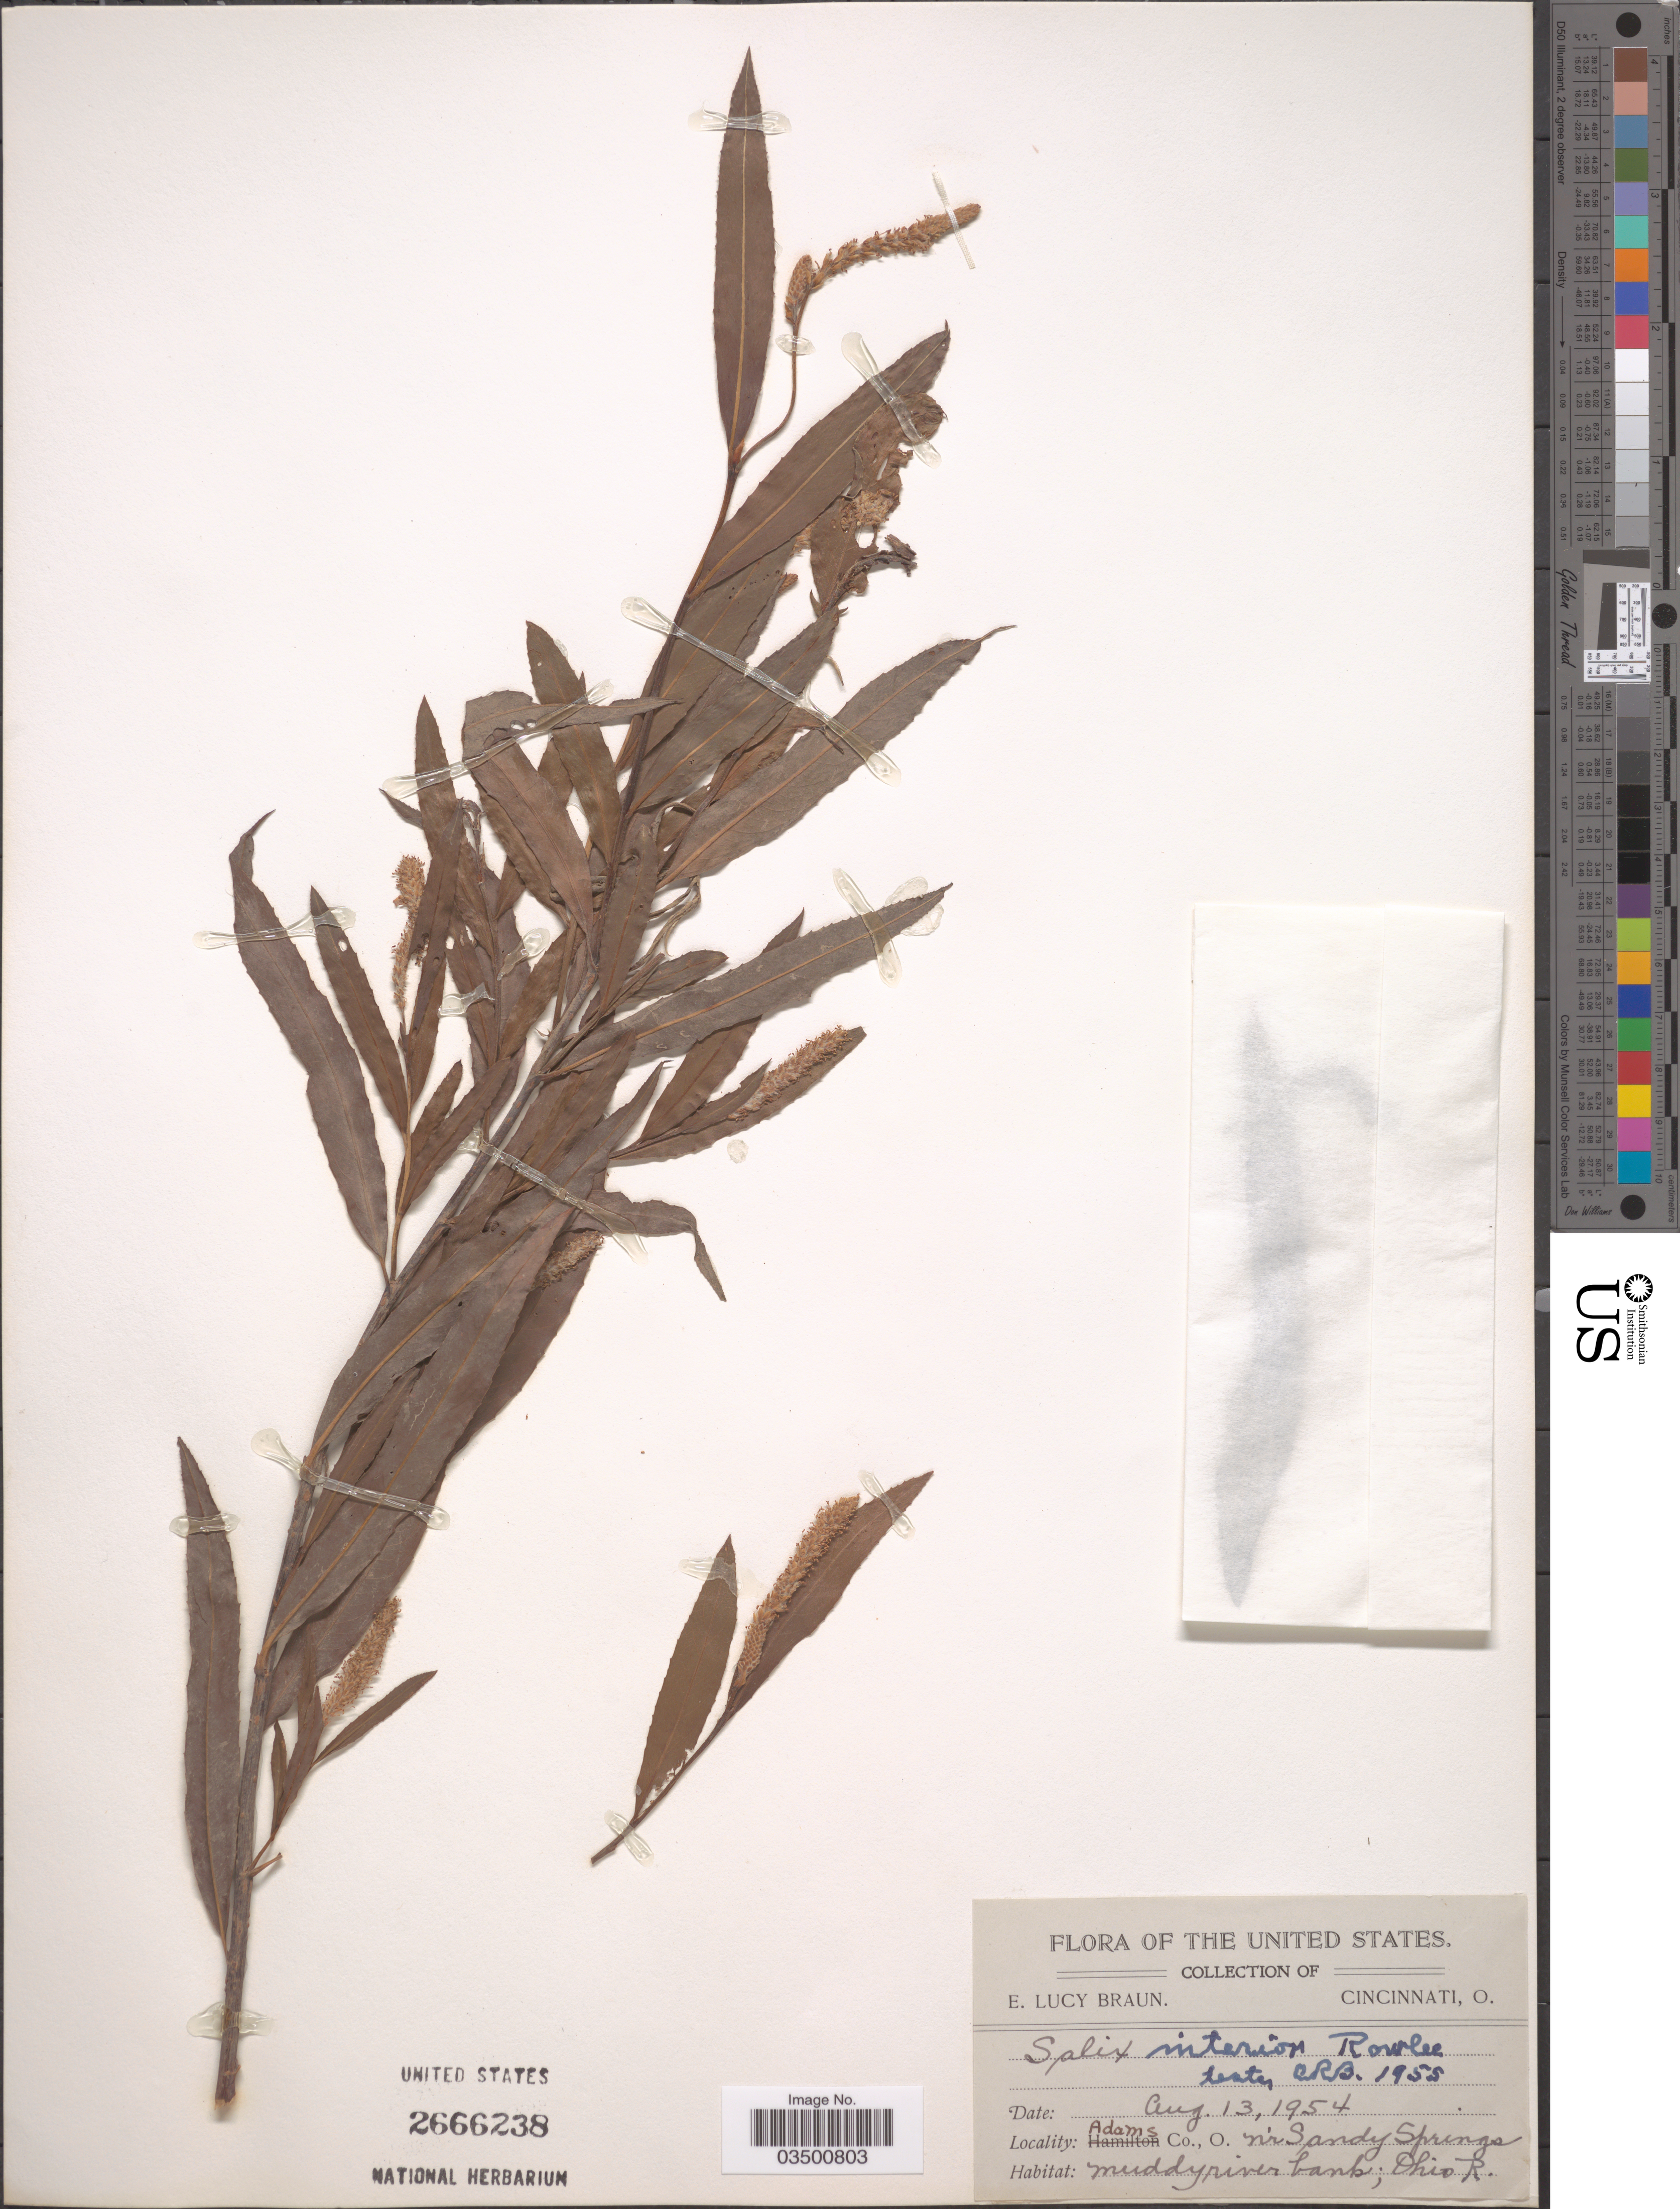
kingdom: Plantae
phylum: Tracheophyta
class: Magnoliopsida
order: Malpighiales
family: Salicaceae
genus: Salix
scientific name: Salix interior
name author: Rowlee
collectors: E. L. Braun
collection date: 1954-08-13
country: United States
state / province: Ohio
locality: Adams Co., n'r Sandy Springs muddy river bank; Ohio R.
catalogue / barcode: US 2666238